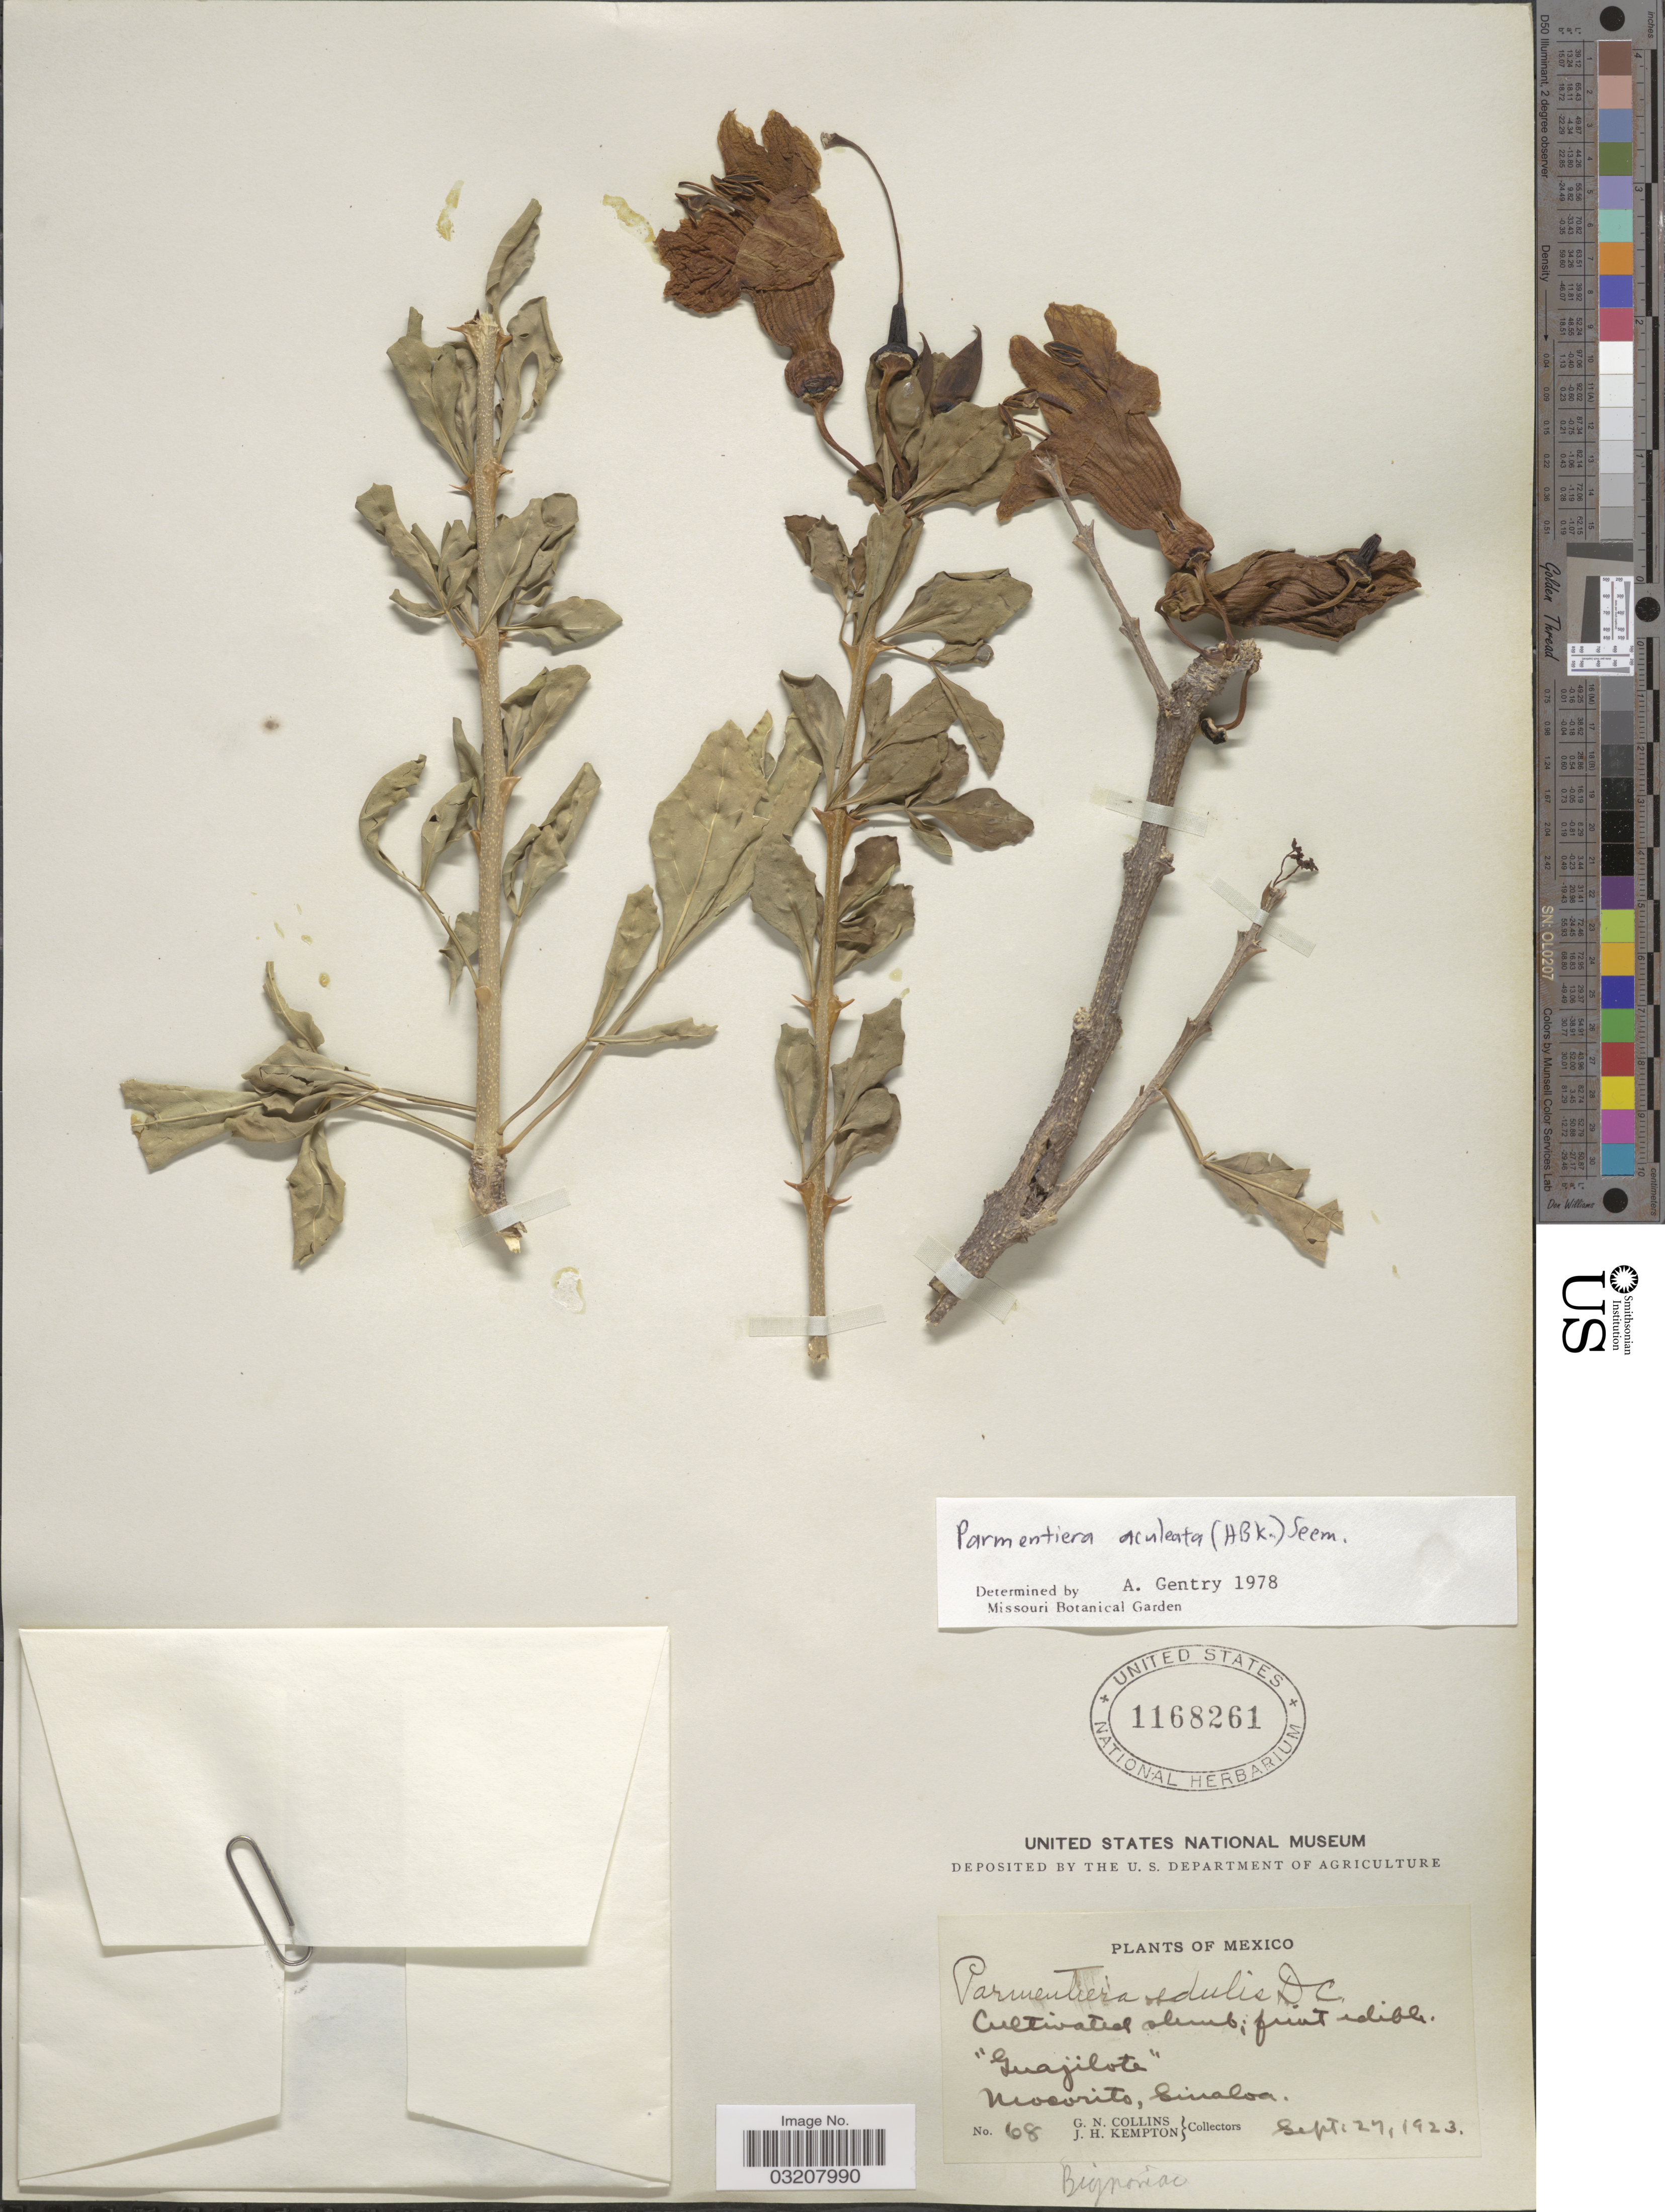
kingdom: Plantae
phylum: Tracheophyta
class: Magnoliopsida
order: Lamiales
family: Bignoniaceae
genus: Parmentiera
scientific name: Parmentiera aculeata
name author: (Kunth) Seem.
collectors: G. Collins & J. H. Kempton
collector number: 68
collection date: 1923-09-24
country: Mexico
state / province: Sinaloa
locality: Mocorito.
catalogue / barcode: US 1168261